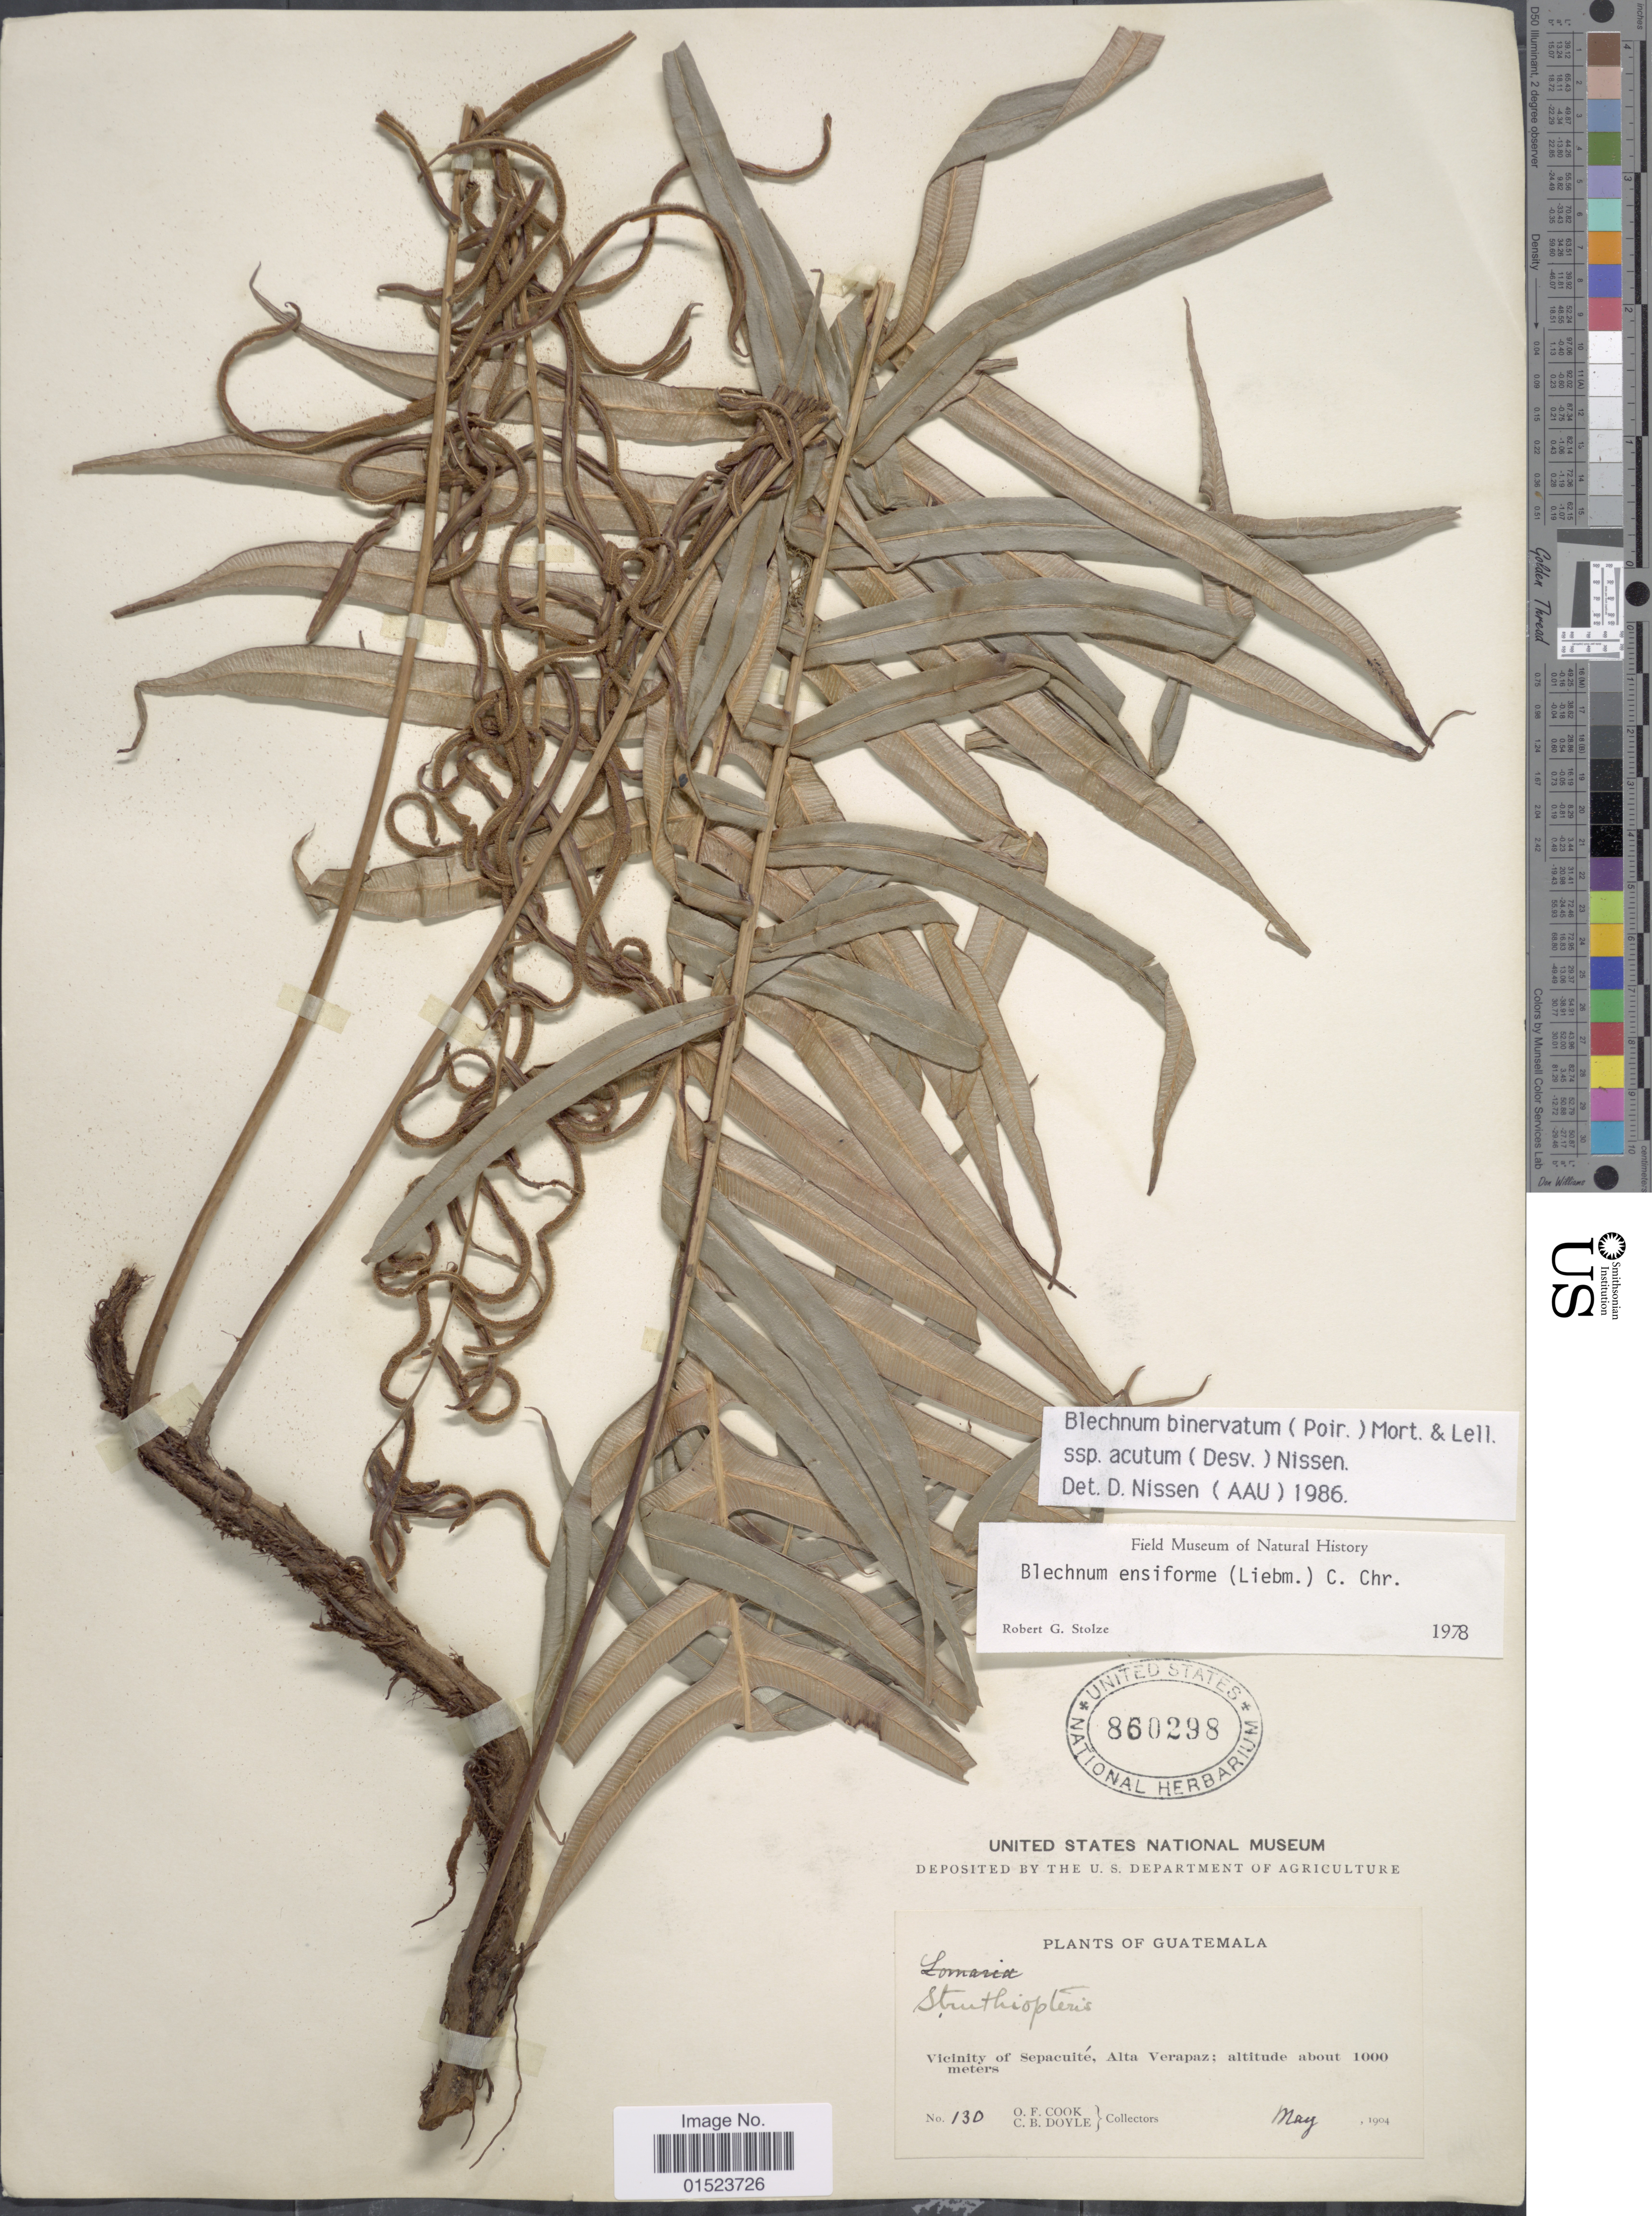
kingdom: Plantae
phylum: Tracheophyta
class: Polypodiopsida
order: Polypodiales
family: Blechnaceae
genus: Blechnum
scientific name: Blechnum ensiforme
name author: (Liebm.) C. Chr.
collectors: O. F. Cook & C. Doyle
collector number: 130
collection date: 1904-05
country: Guatemala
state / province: Alta Verapaz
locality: Vicinity of Sepacuité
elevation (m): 1000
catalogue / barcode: US 860298